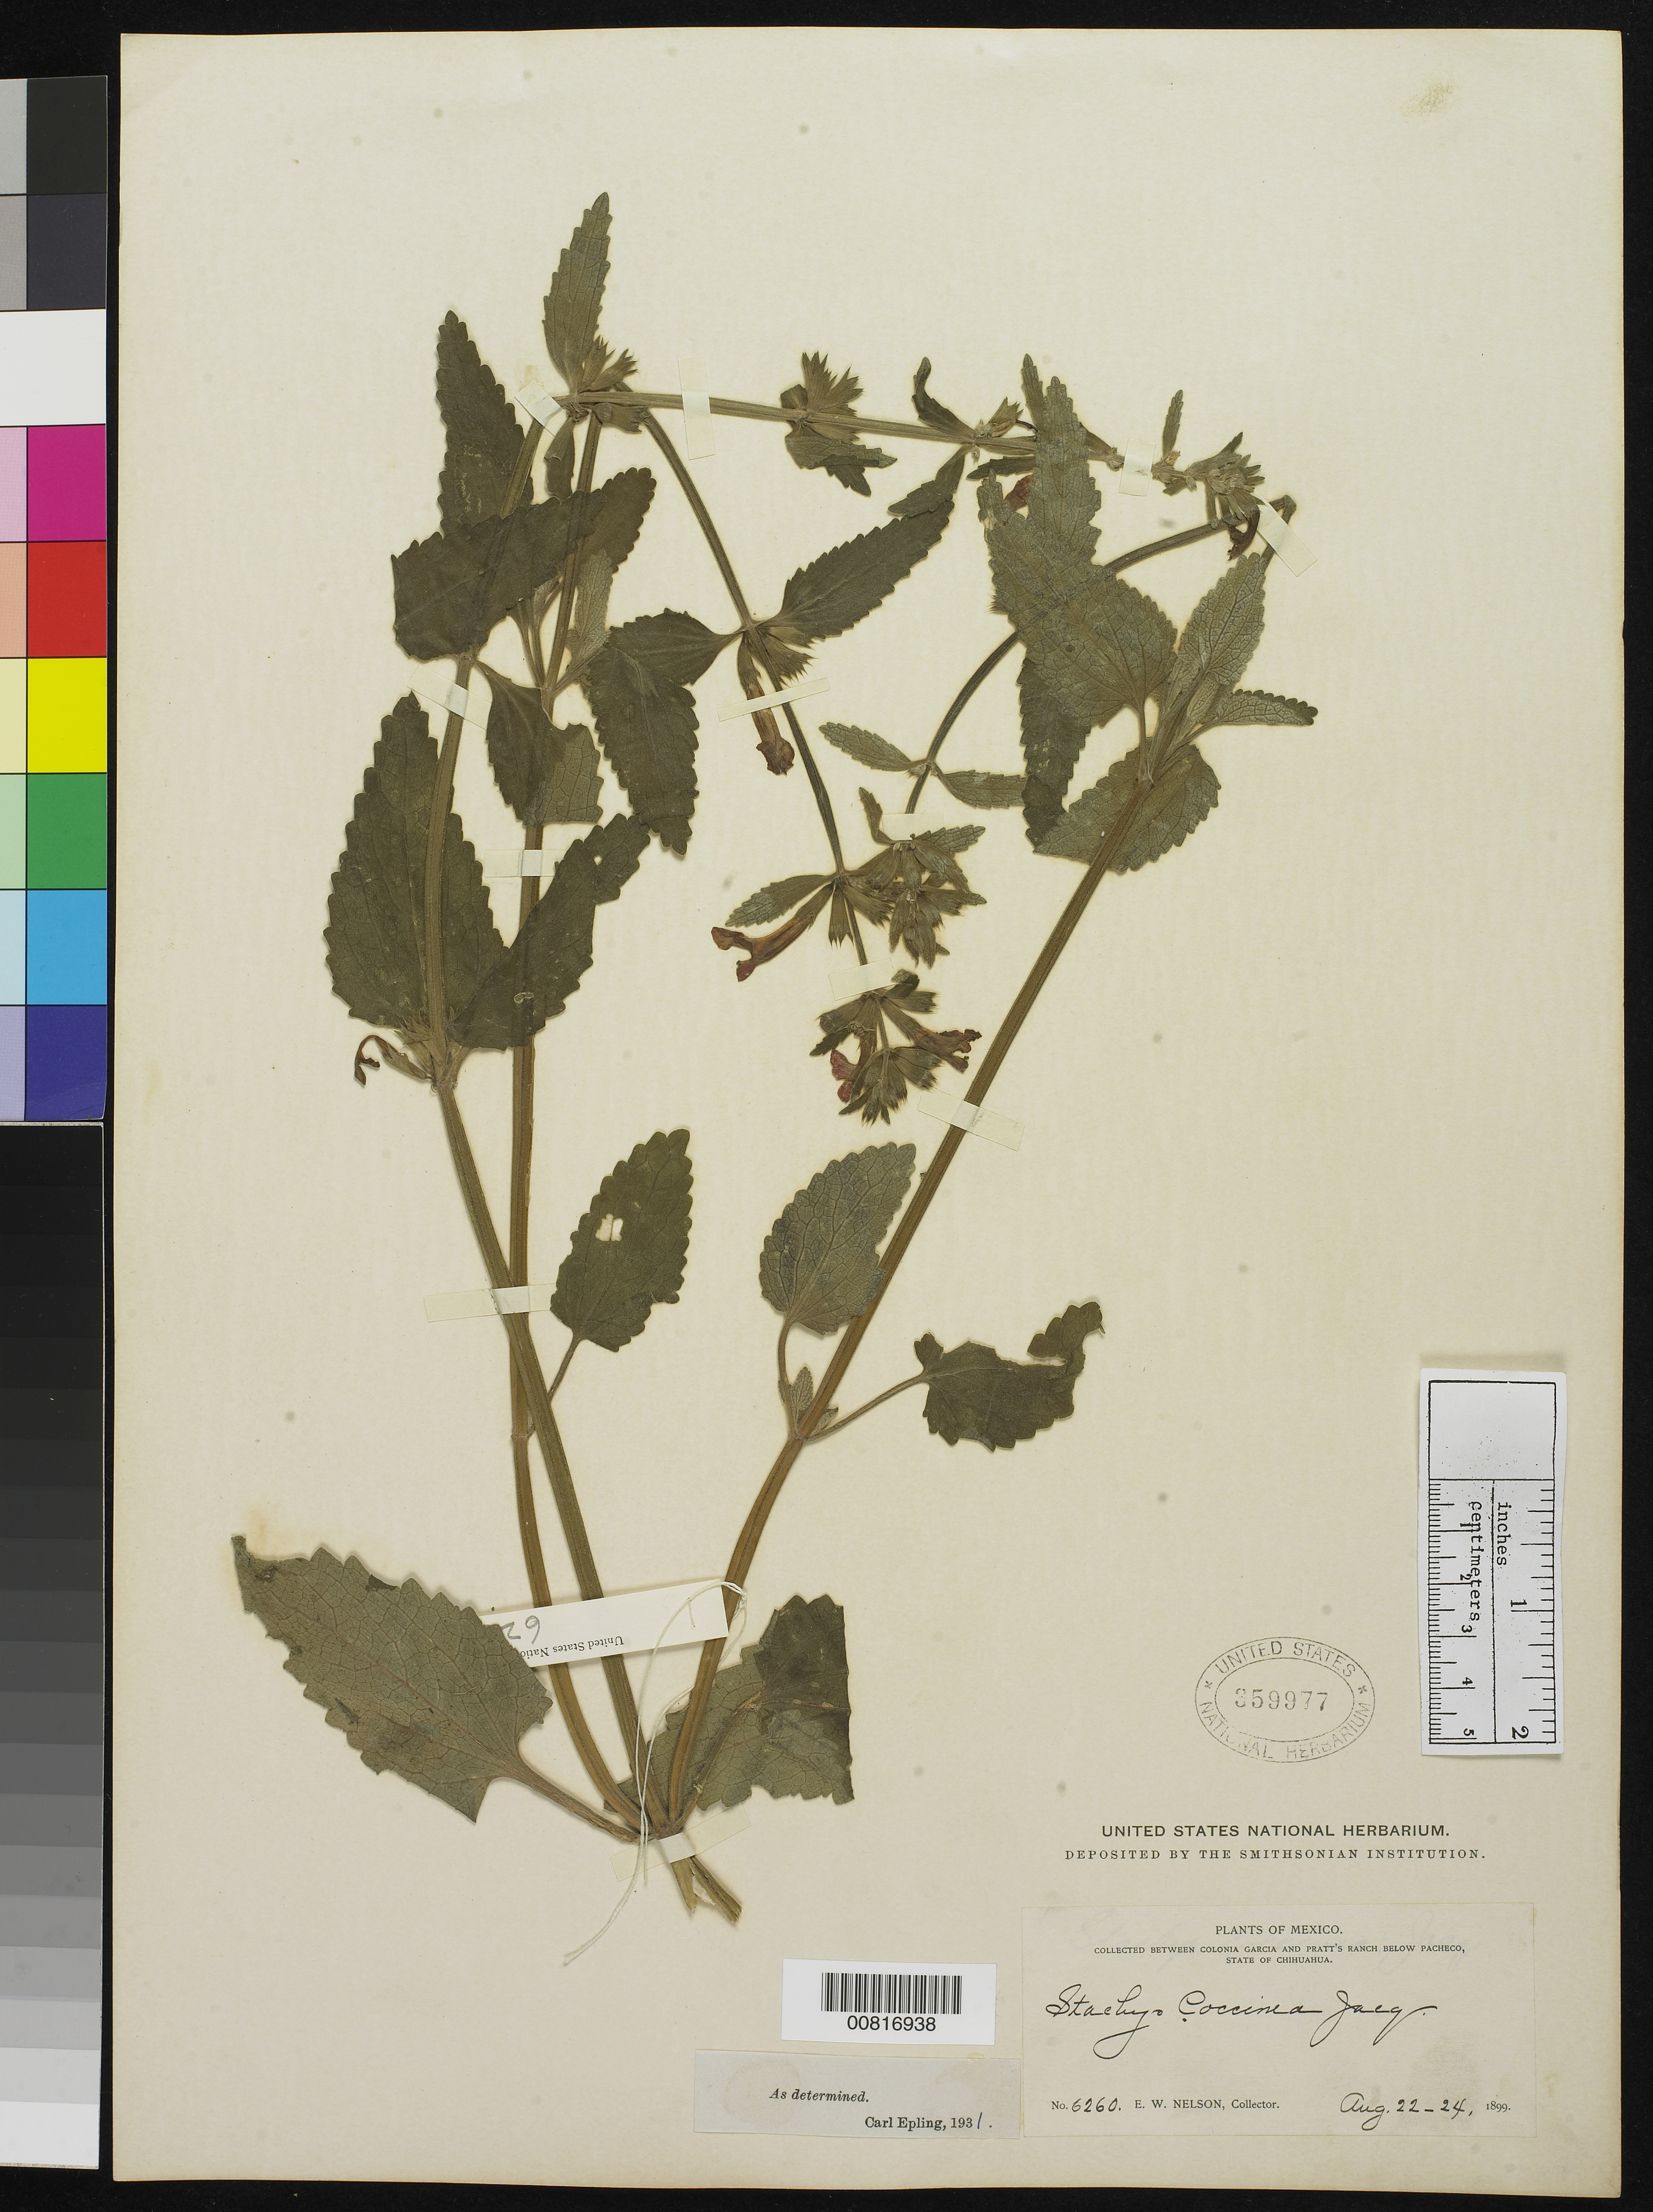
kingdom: Plantae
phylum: Tracheophyta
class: Magnoliopsida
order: Lamiales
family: Lamiaceae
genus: Stachys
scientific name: Stachys coccinea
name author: Ortega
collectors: E. W. Nelson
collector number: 6260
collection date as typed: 22 Aug 1899 to 24 Aug 1899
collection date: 1899-08-22/1899-08-24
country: Mexico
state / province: Chihuahua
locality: Colonia García and Pratt's Ranch below Pacheco, Chihuahua.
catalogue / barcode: US 359977